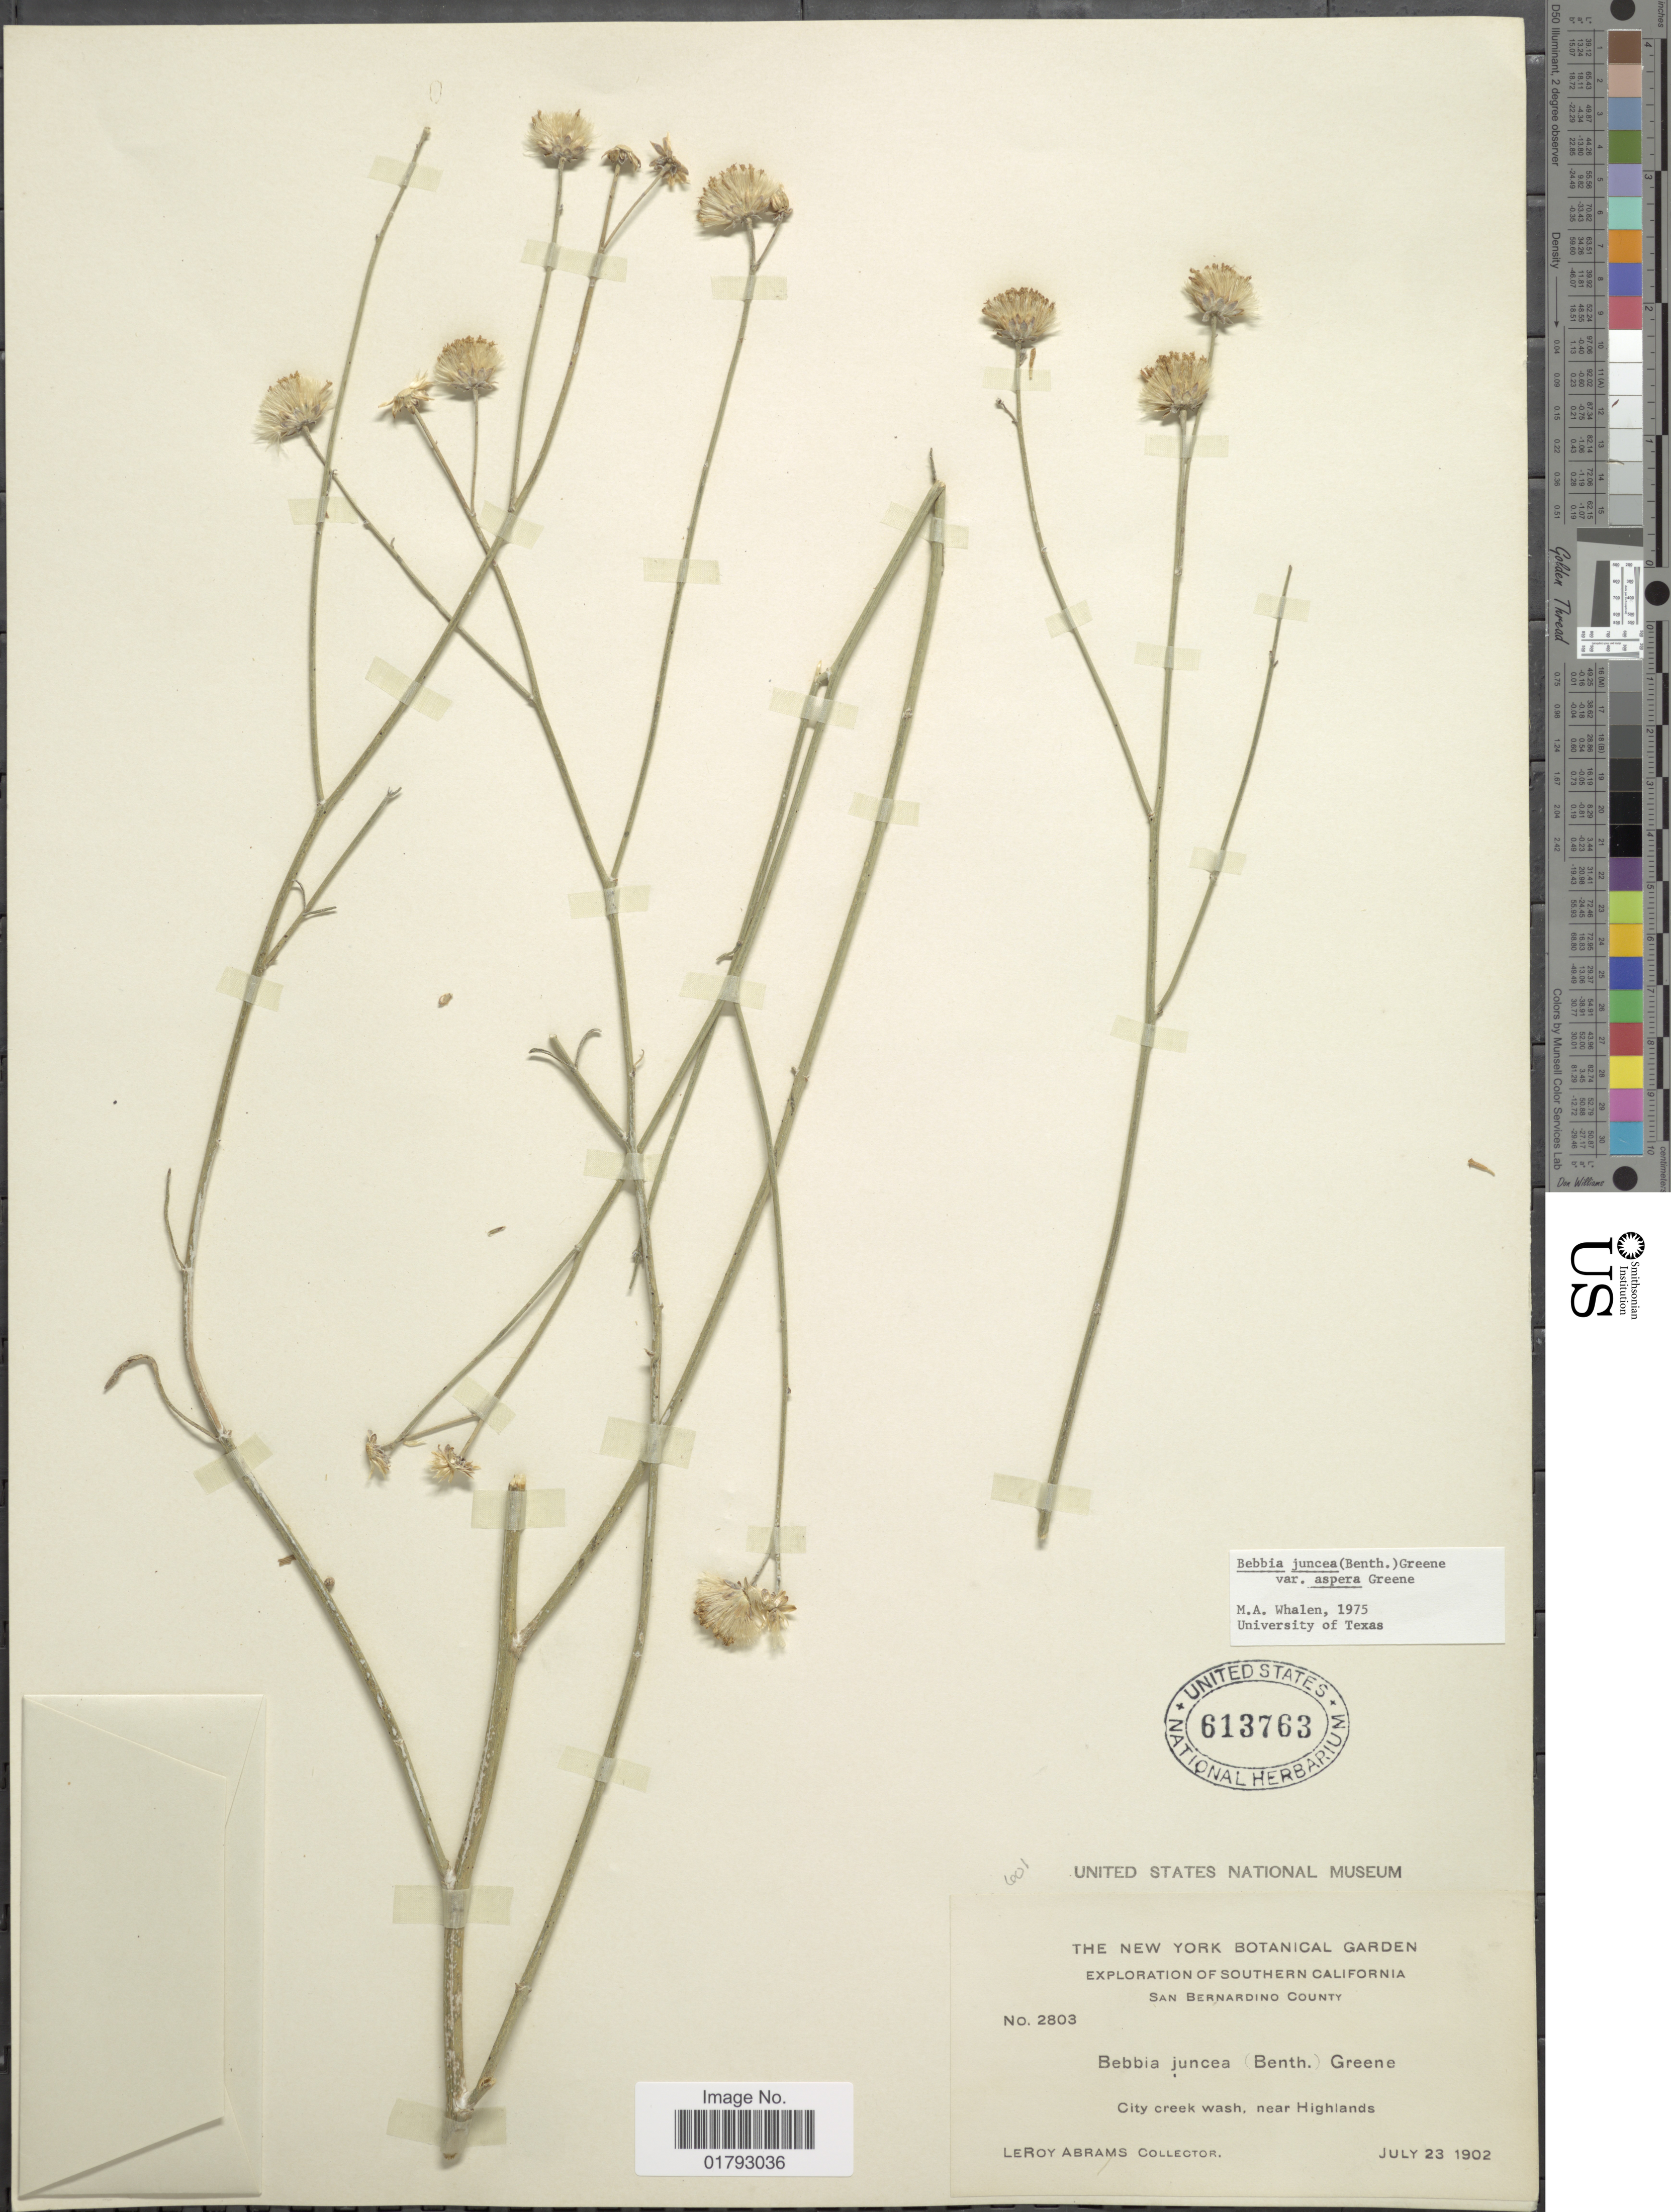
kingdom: Plantae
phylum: Tracheophyta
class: Magnoliopsida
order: Asterales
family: Asteraceae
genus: Bebbia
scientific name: Bebbia juncea var. aspera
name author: Greene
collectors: L. Abrams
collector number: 2803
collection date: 1902-07-23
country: United States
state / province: California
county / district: San Bernardino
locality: Southern California, San Bernardino County. City Creek wash, near Highlands.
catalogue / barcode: US 613763